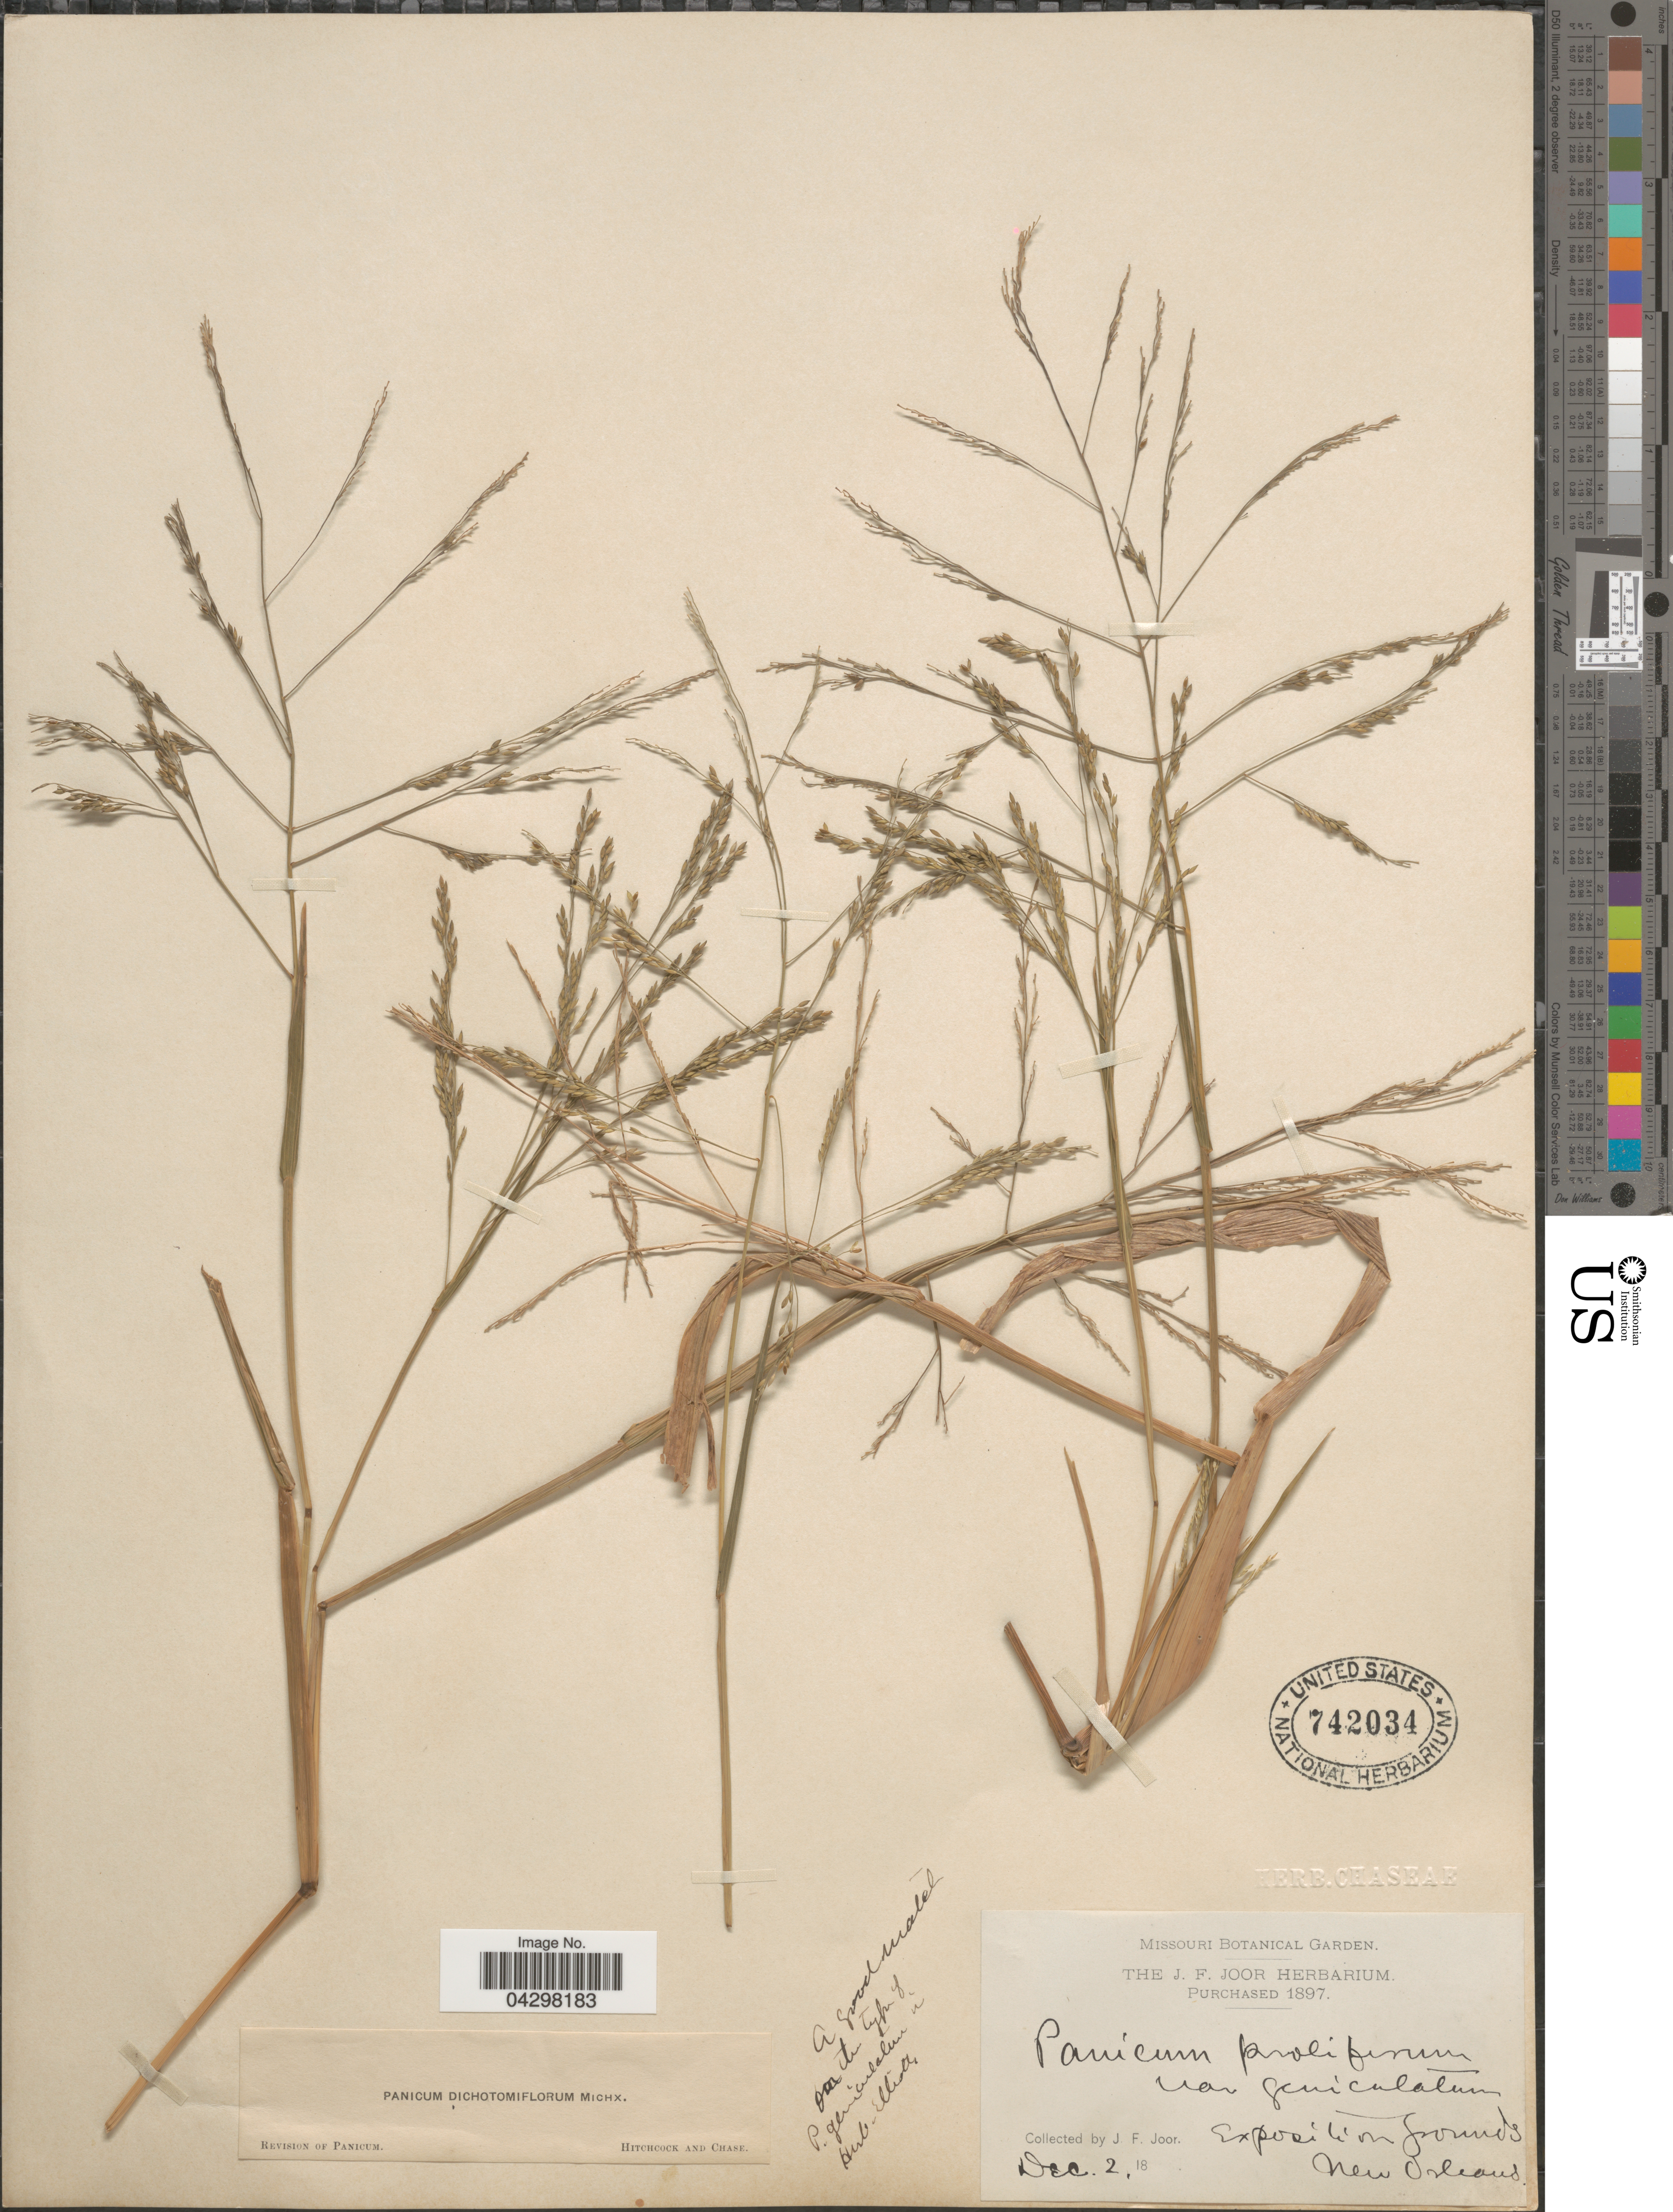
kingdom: Plantae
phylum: Tracheophyta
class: Liliopsida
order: Poales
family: Poaceae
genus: Panicum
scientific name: Panicum dichotomiflorum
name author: Michx.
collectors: J. F. Joor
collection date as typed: Transcribed d/m/y: 2/12/18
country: United States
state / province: Missouri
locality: Exposition Grounds. New Orleans.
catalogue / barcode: US 742034